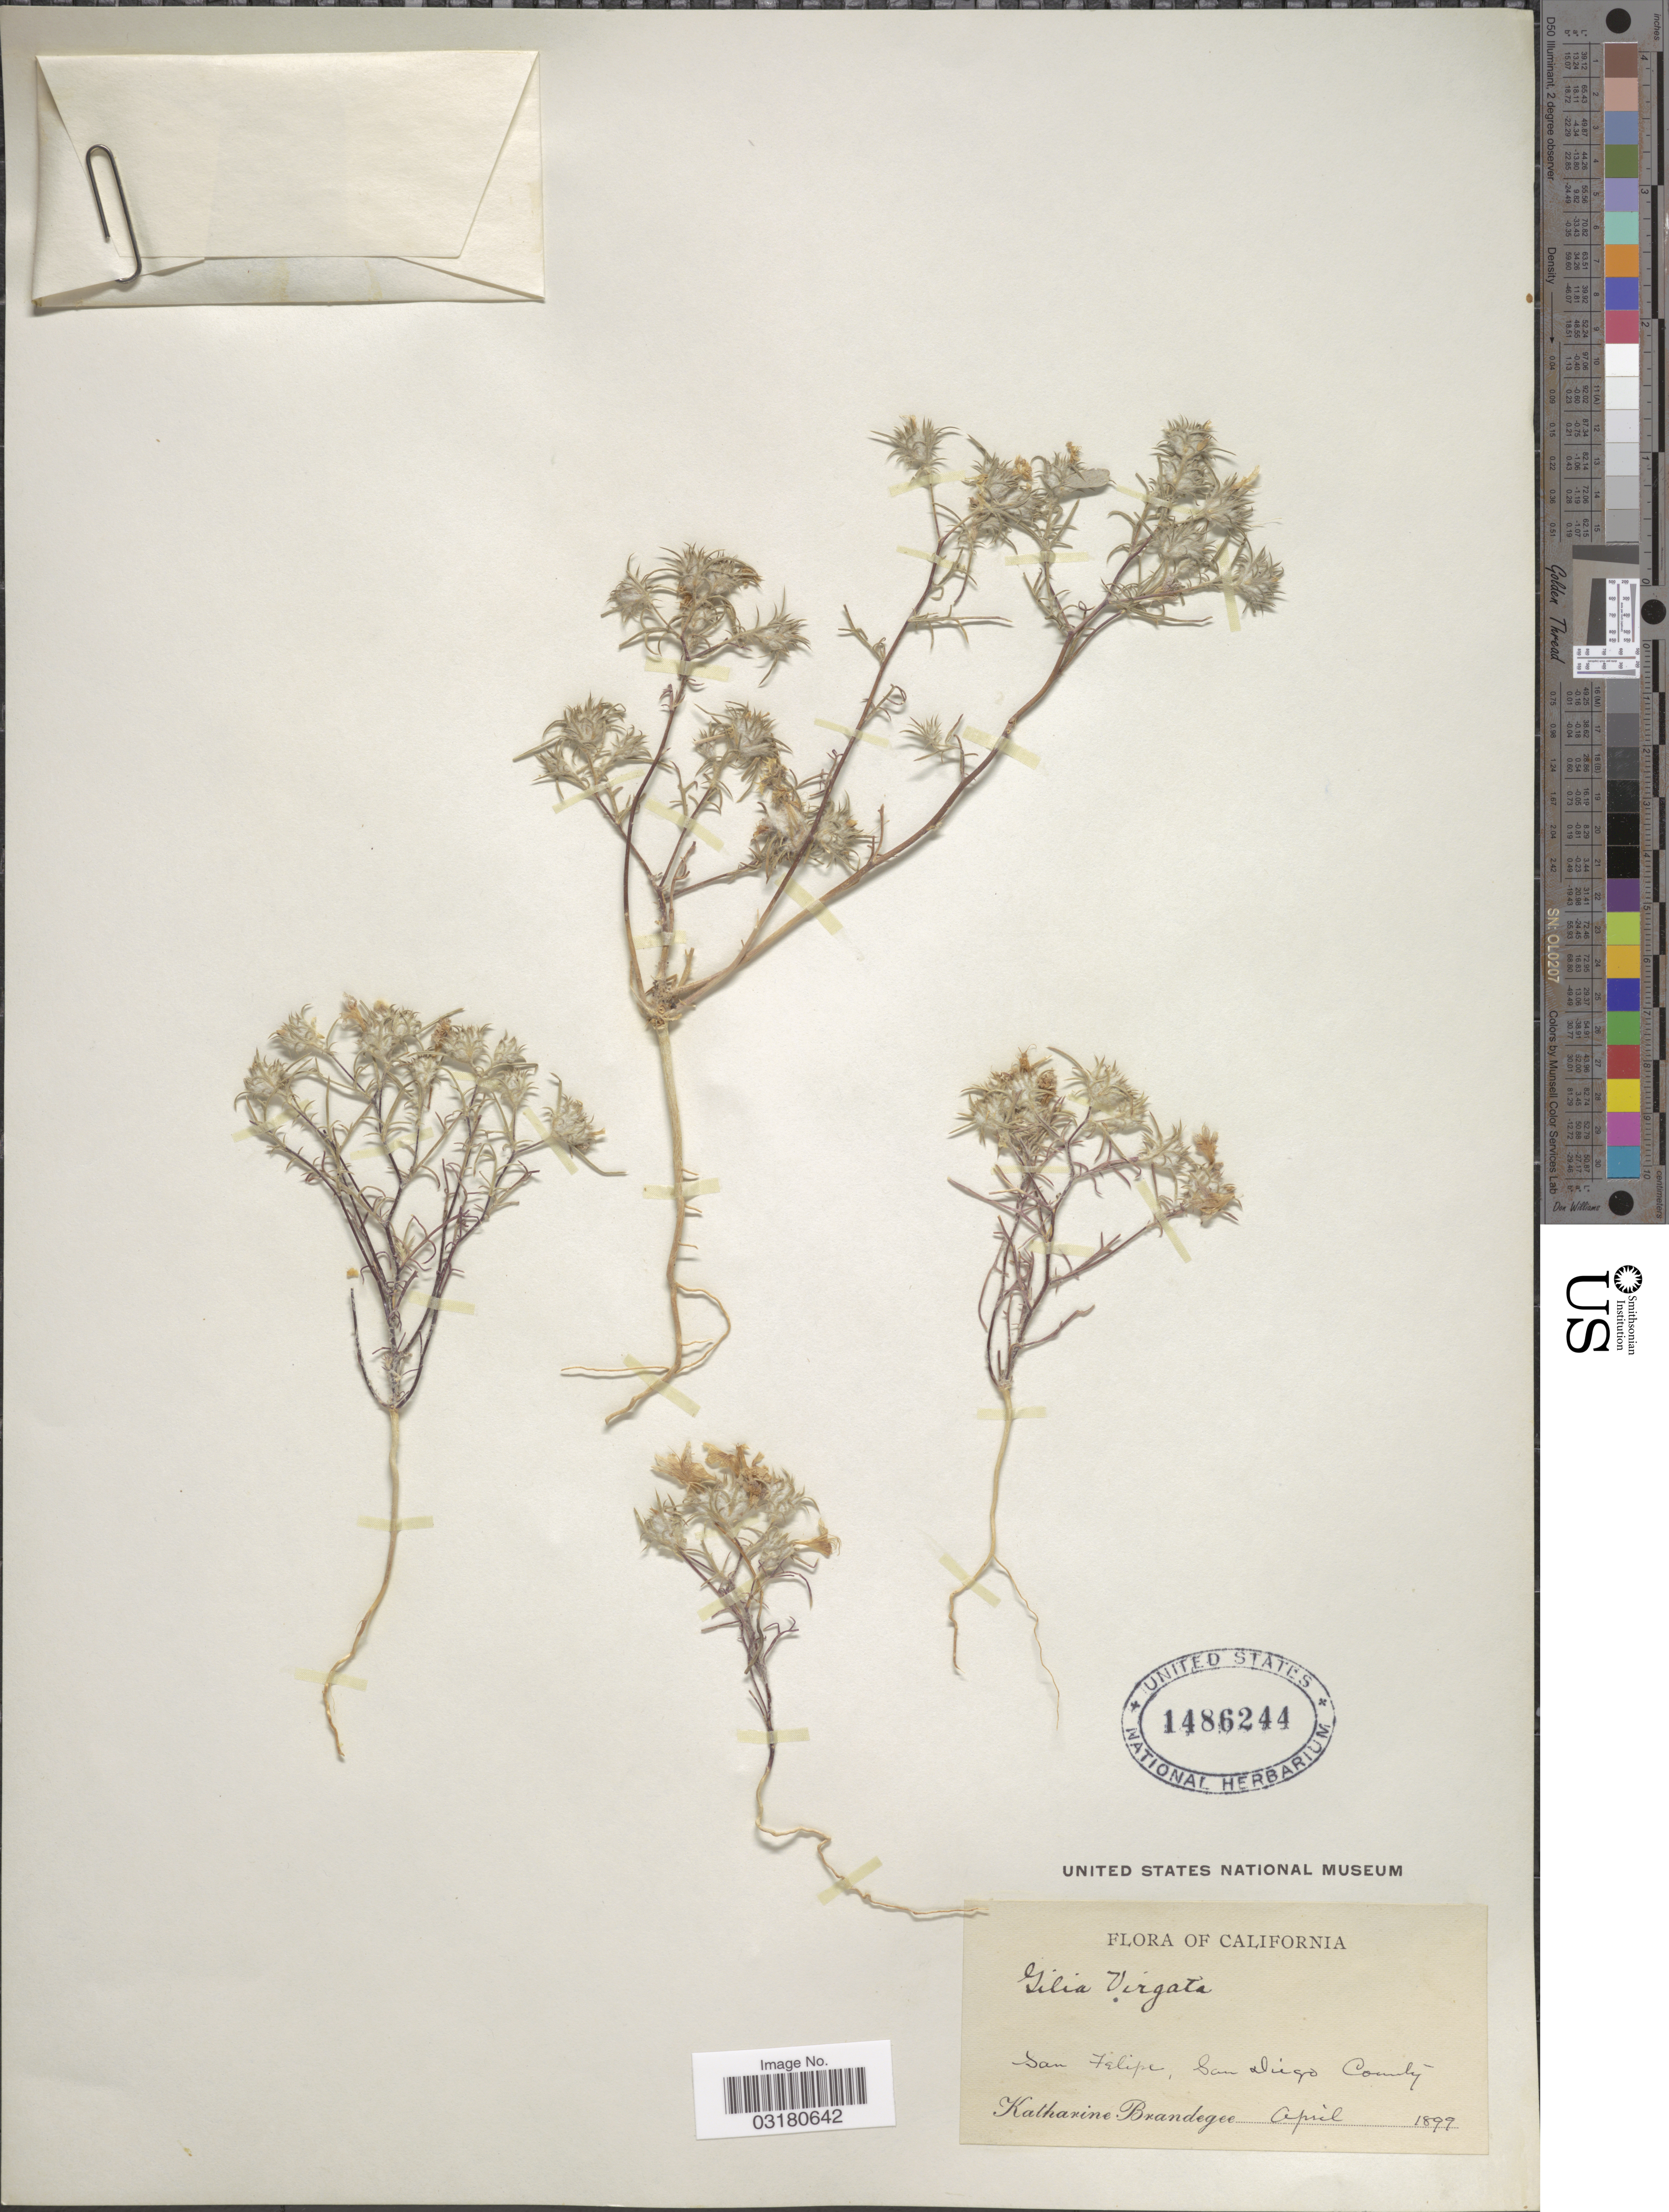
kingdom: Plantae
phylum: Tracheophyta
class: Magnoliopsida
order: Ericales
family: Polemoniaceae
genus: Eriastrum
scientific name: Eriastrum sp.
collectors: M. K. Brandegee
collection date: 1899-04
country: United States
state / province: California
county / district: San Diego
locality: San Felipe, San Diego County.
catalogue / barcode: US 1486244